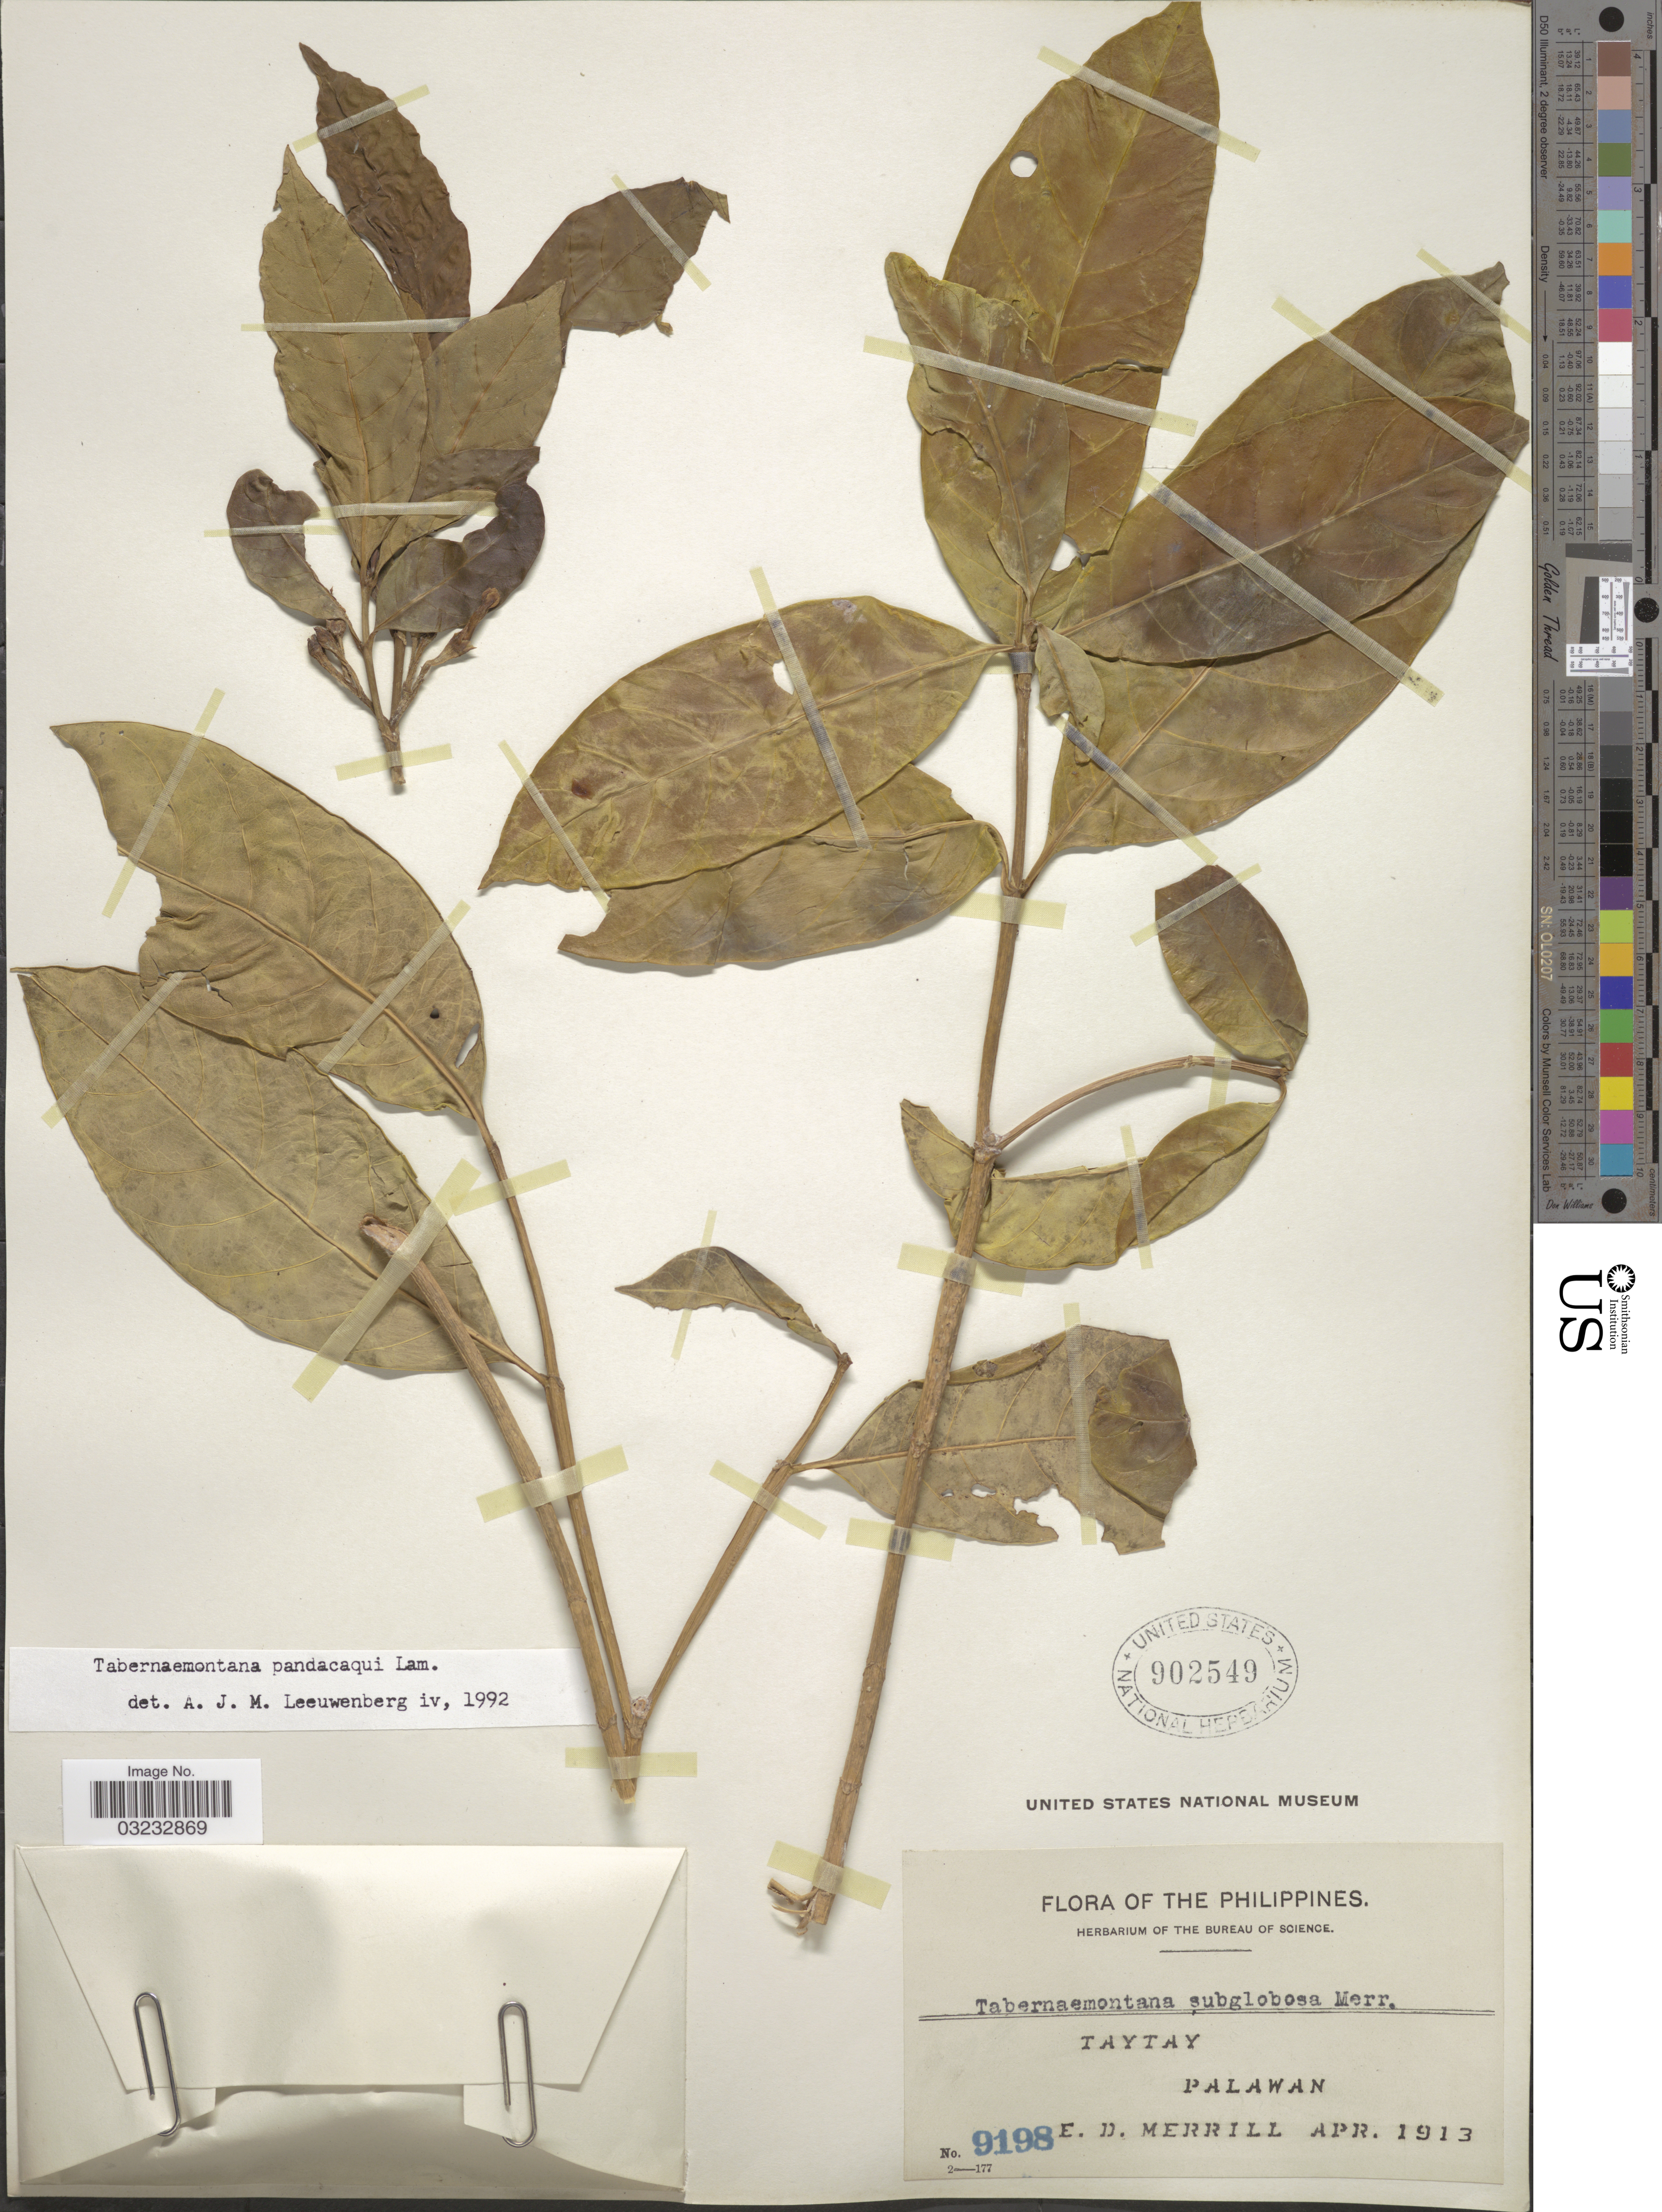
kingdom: Plantae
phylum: Tracheophyta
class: Magnoliopsida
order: Gentianales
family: Apocynaceae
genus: Tabernaemontana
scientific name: Tabernaemontana pandacaqui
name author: Poir.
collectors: E. D. Merrill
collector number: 9198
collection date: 1913-04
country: Philippines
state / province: Mimaropa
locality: Taytay, Palawan.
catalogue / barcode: US 902549